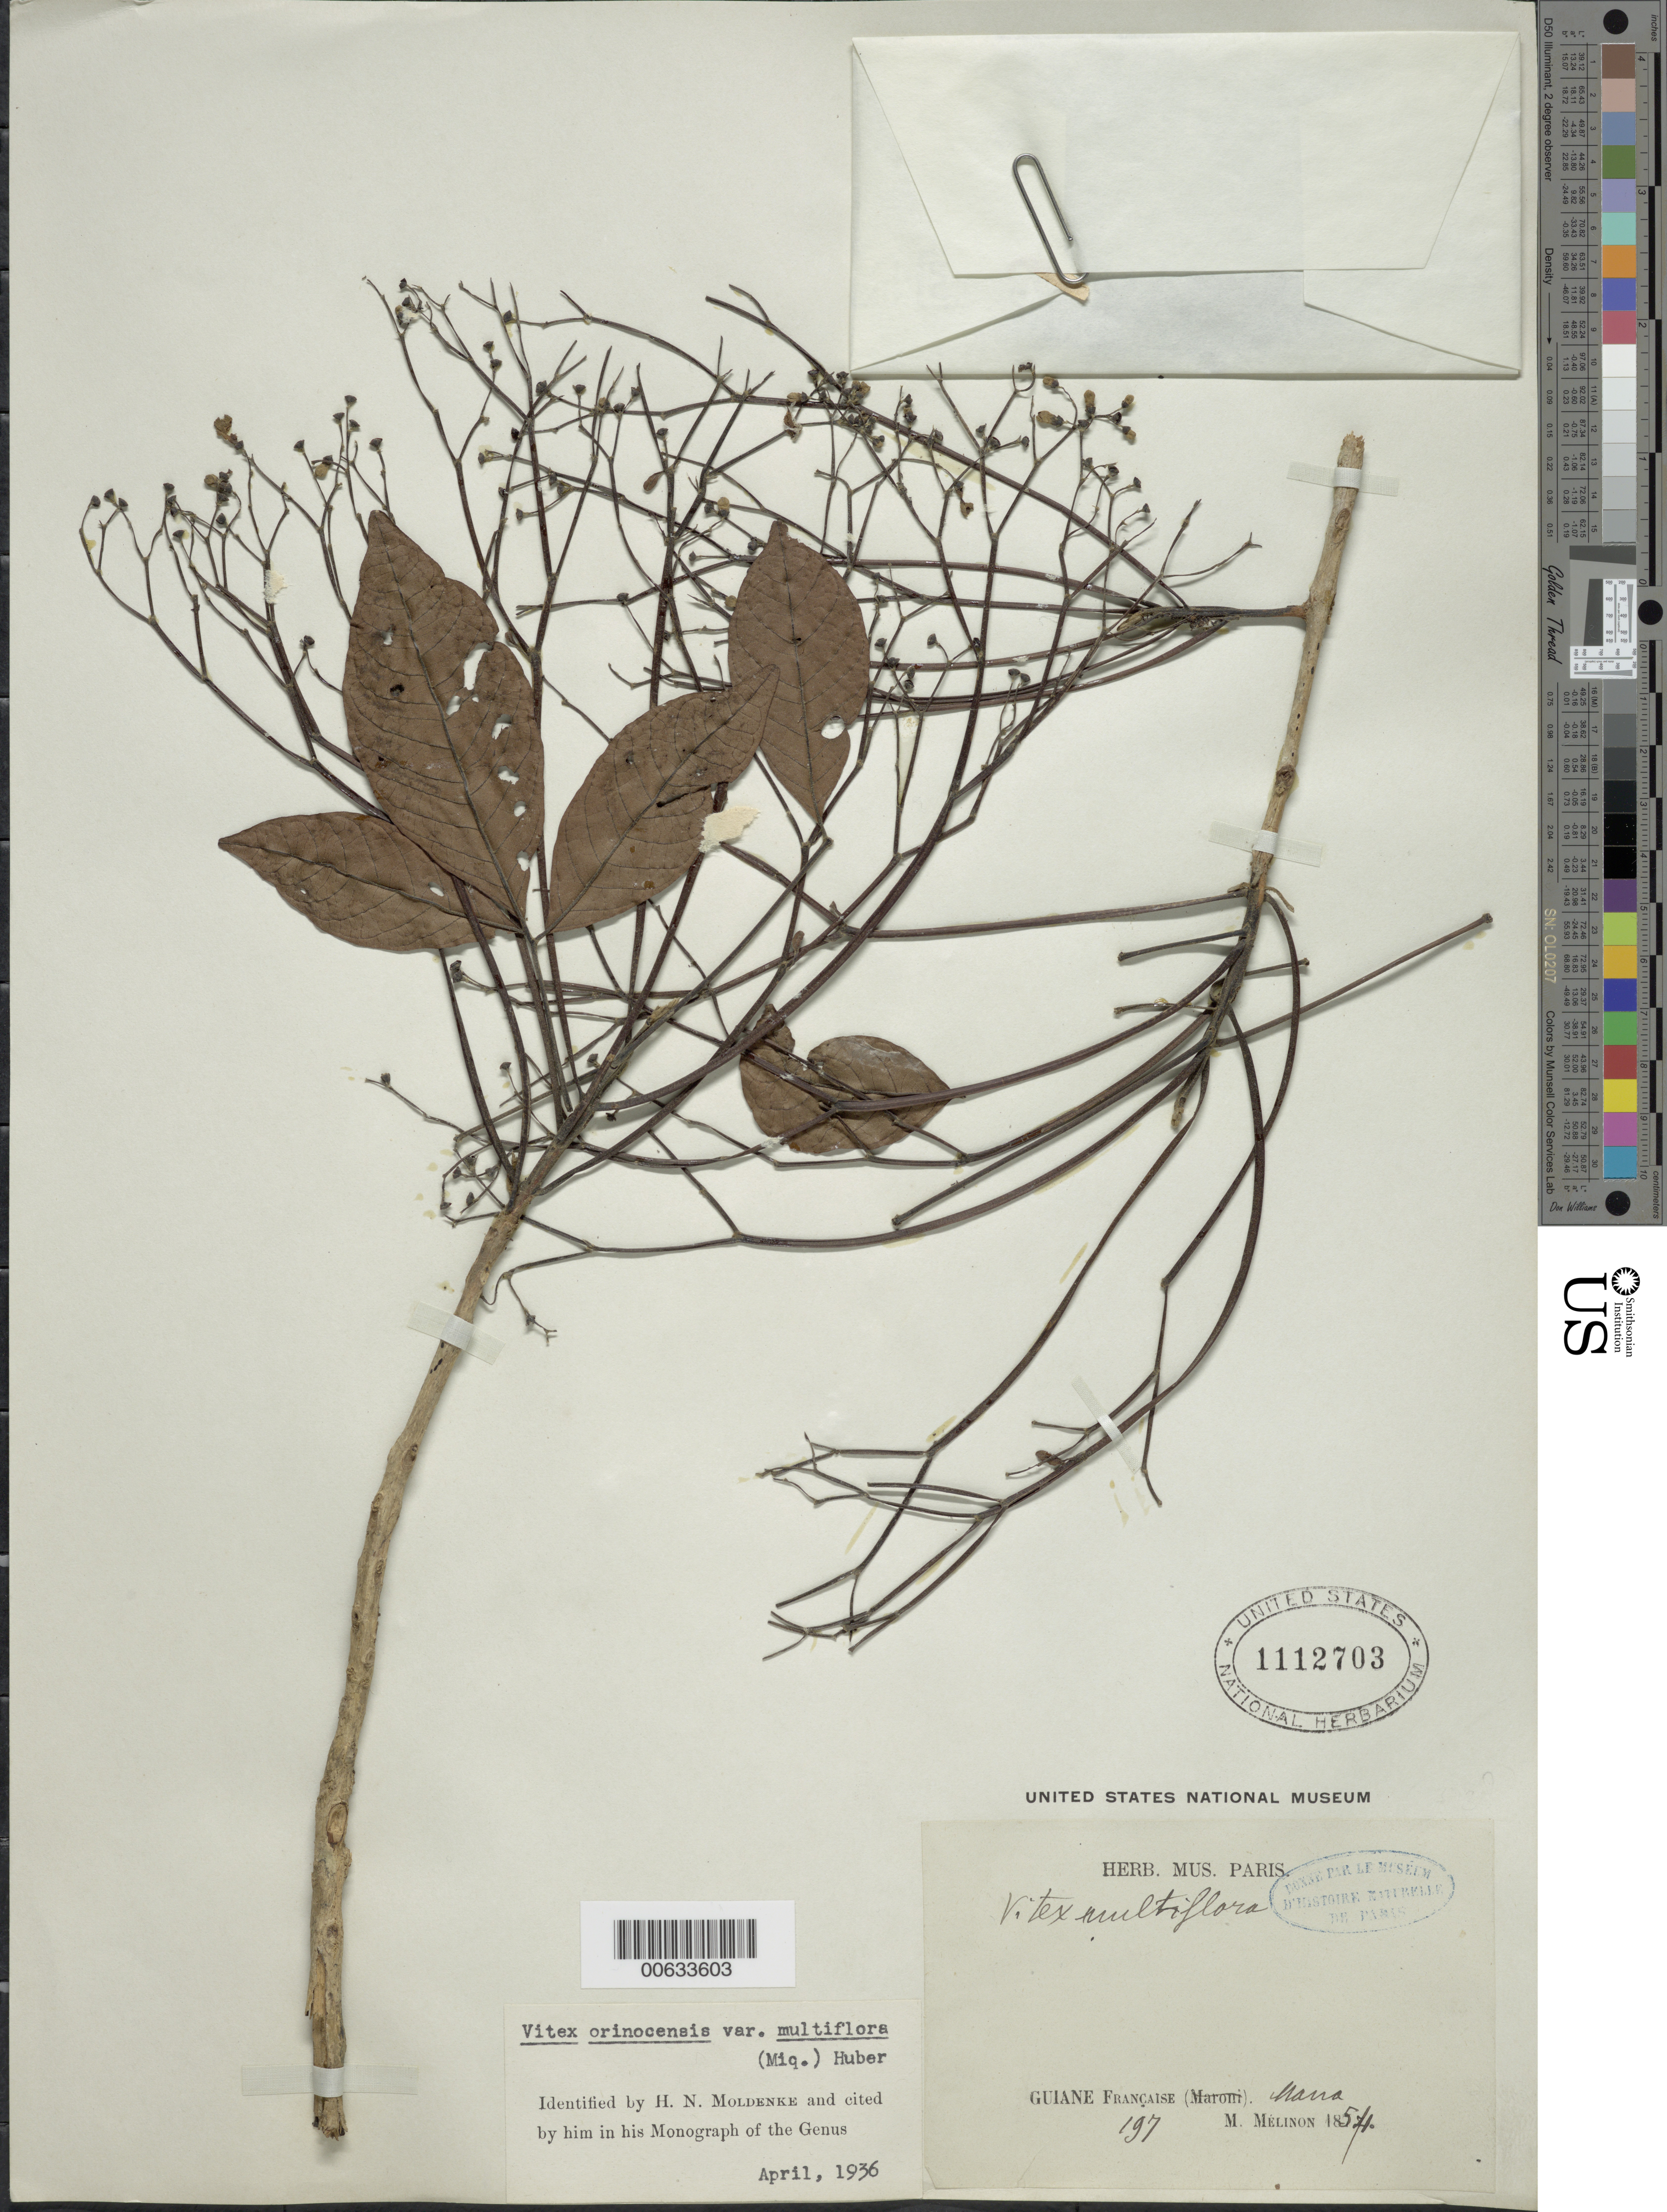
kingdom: Plantae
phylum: Tracheophyta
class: Magnoliopsida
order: Lamiales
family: Lamiaceae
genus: Vitex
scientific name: Vitex orinocensis var. multiflora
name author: (Miq.) Huber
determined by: Moldenke, H. N.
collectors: E. Mélinon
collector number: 197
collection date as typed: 1854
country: French Guiana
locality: Mana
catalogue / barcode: US 1112703